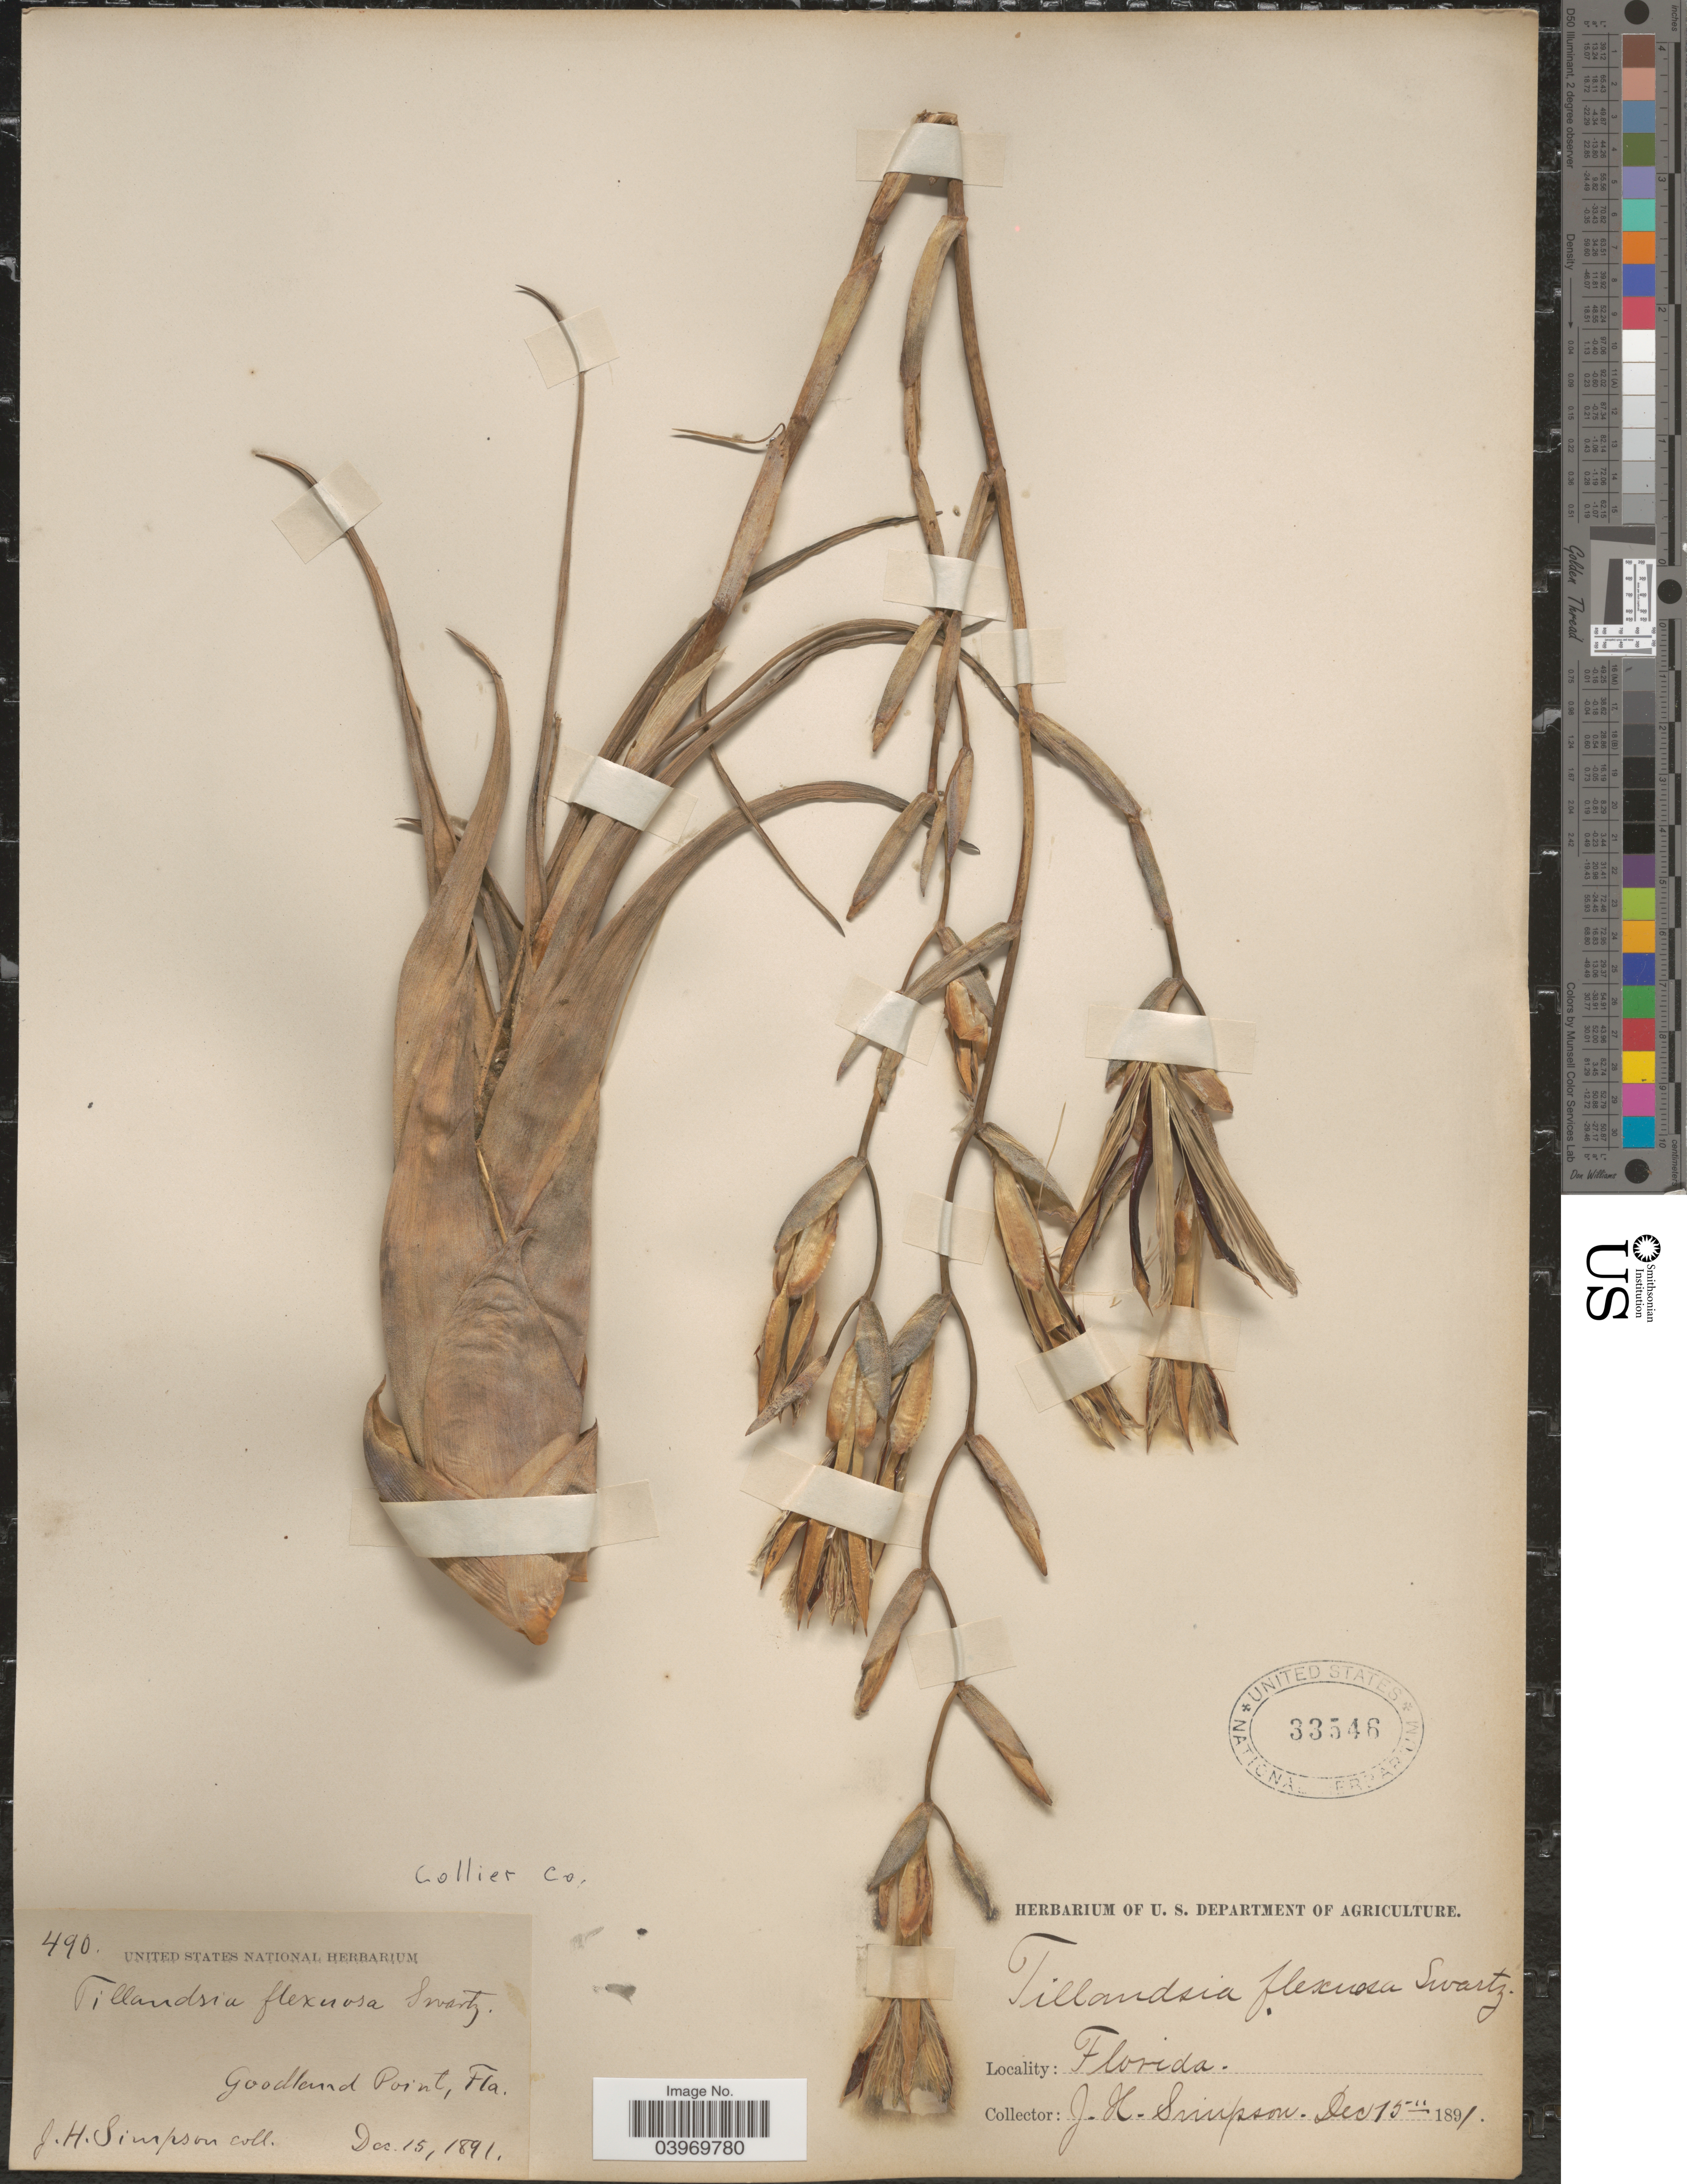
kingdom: Plantae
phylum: Tracheophyta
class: Liliopsida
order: Poales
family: Bromeliaceae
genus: Tillandsia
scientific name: Tillandsia flexuosa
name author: Sw.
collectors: J. H. Simpson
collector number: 490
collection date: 1891-12-15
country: United States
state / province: Florida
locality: Goodland Point. Collier Co.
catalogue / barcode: US 33546